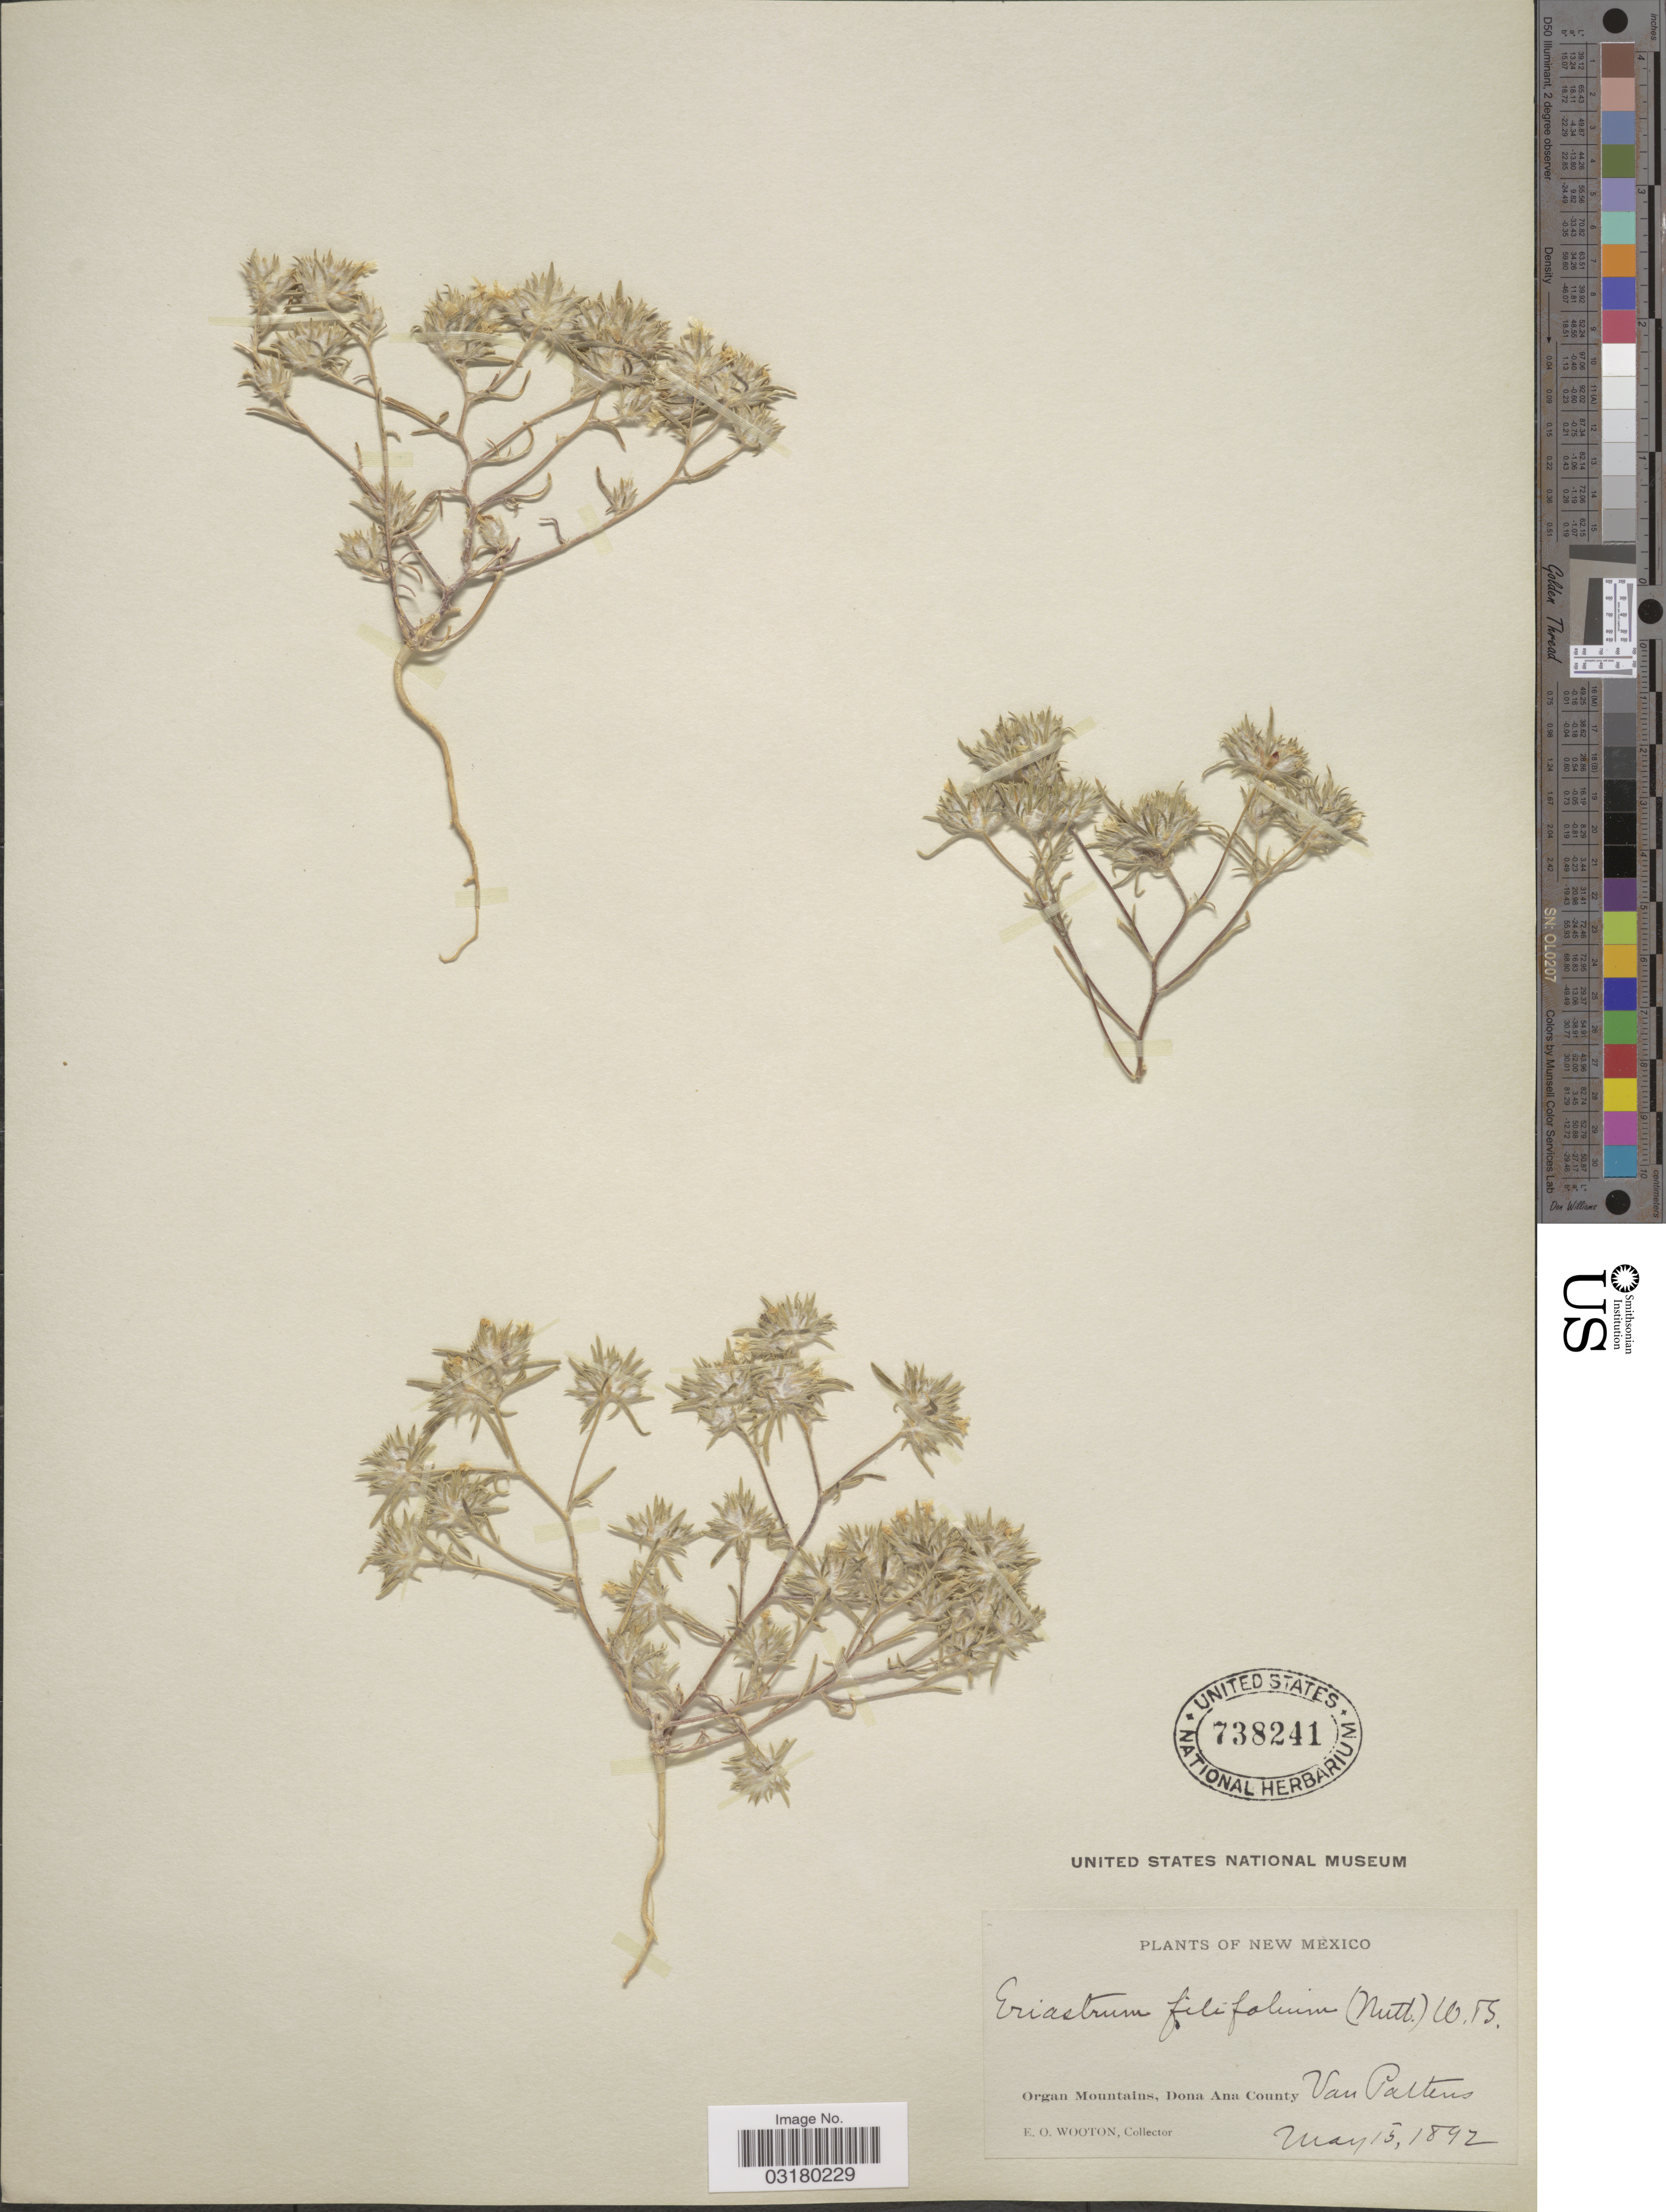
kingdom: Plantae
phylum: Tracheophyta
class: Magnoliopsida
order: Ericales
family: Polemoniaceae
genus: Eriastrum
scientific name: Eriastrum filifolium (Nutt.) Wooton & Standl.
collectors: E. O. Wooton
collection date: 1892-05-15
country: United States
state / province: New Mexico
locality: Organ Mountains, Dona Ana County. Van Pattens.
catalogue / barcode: US 738241